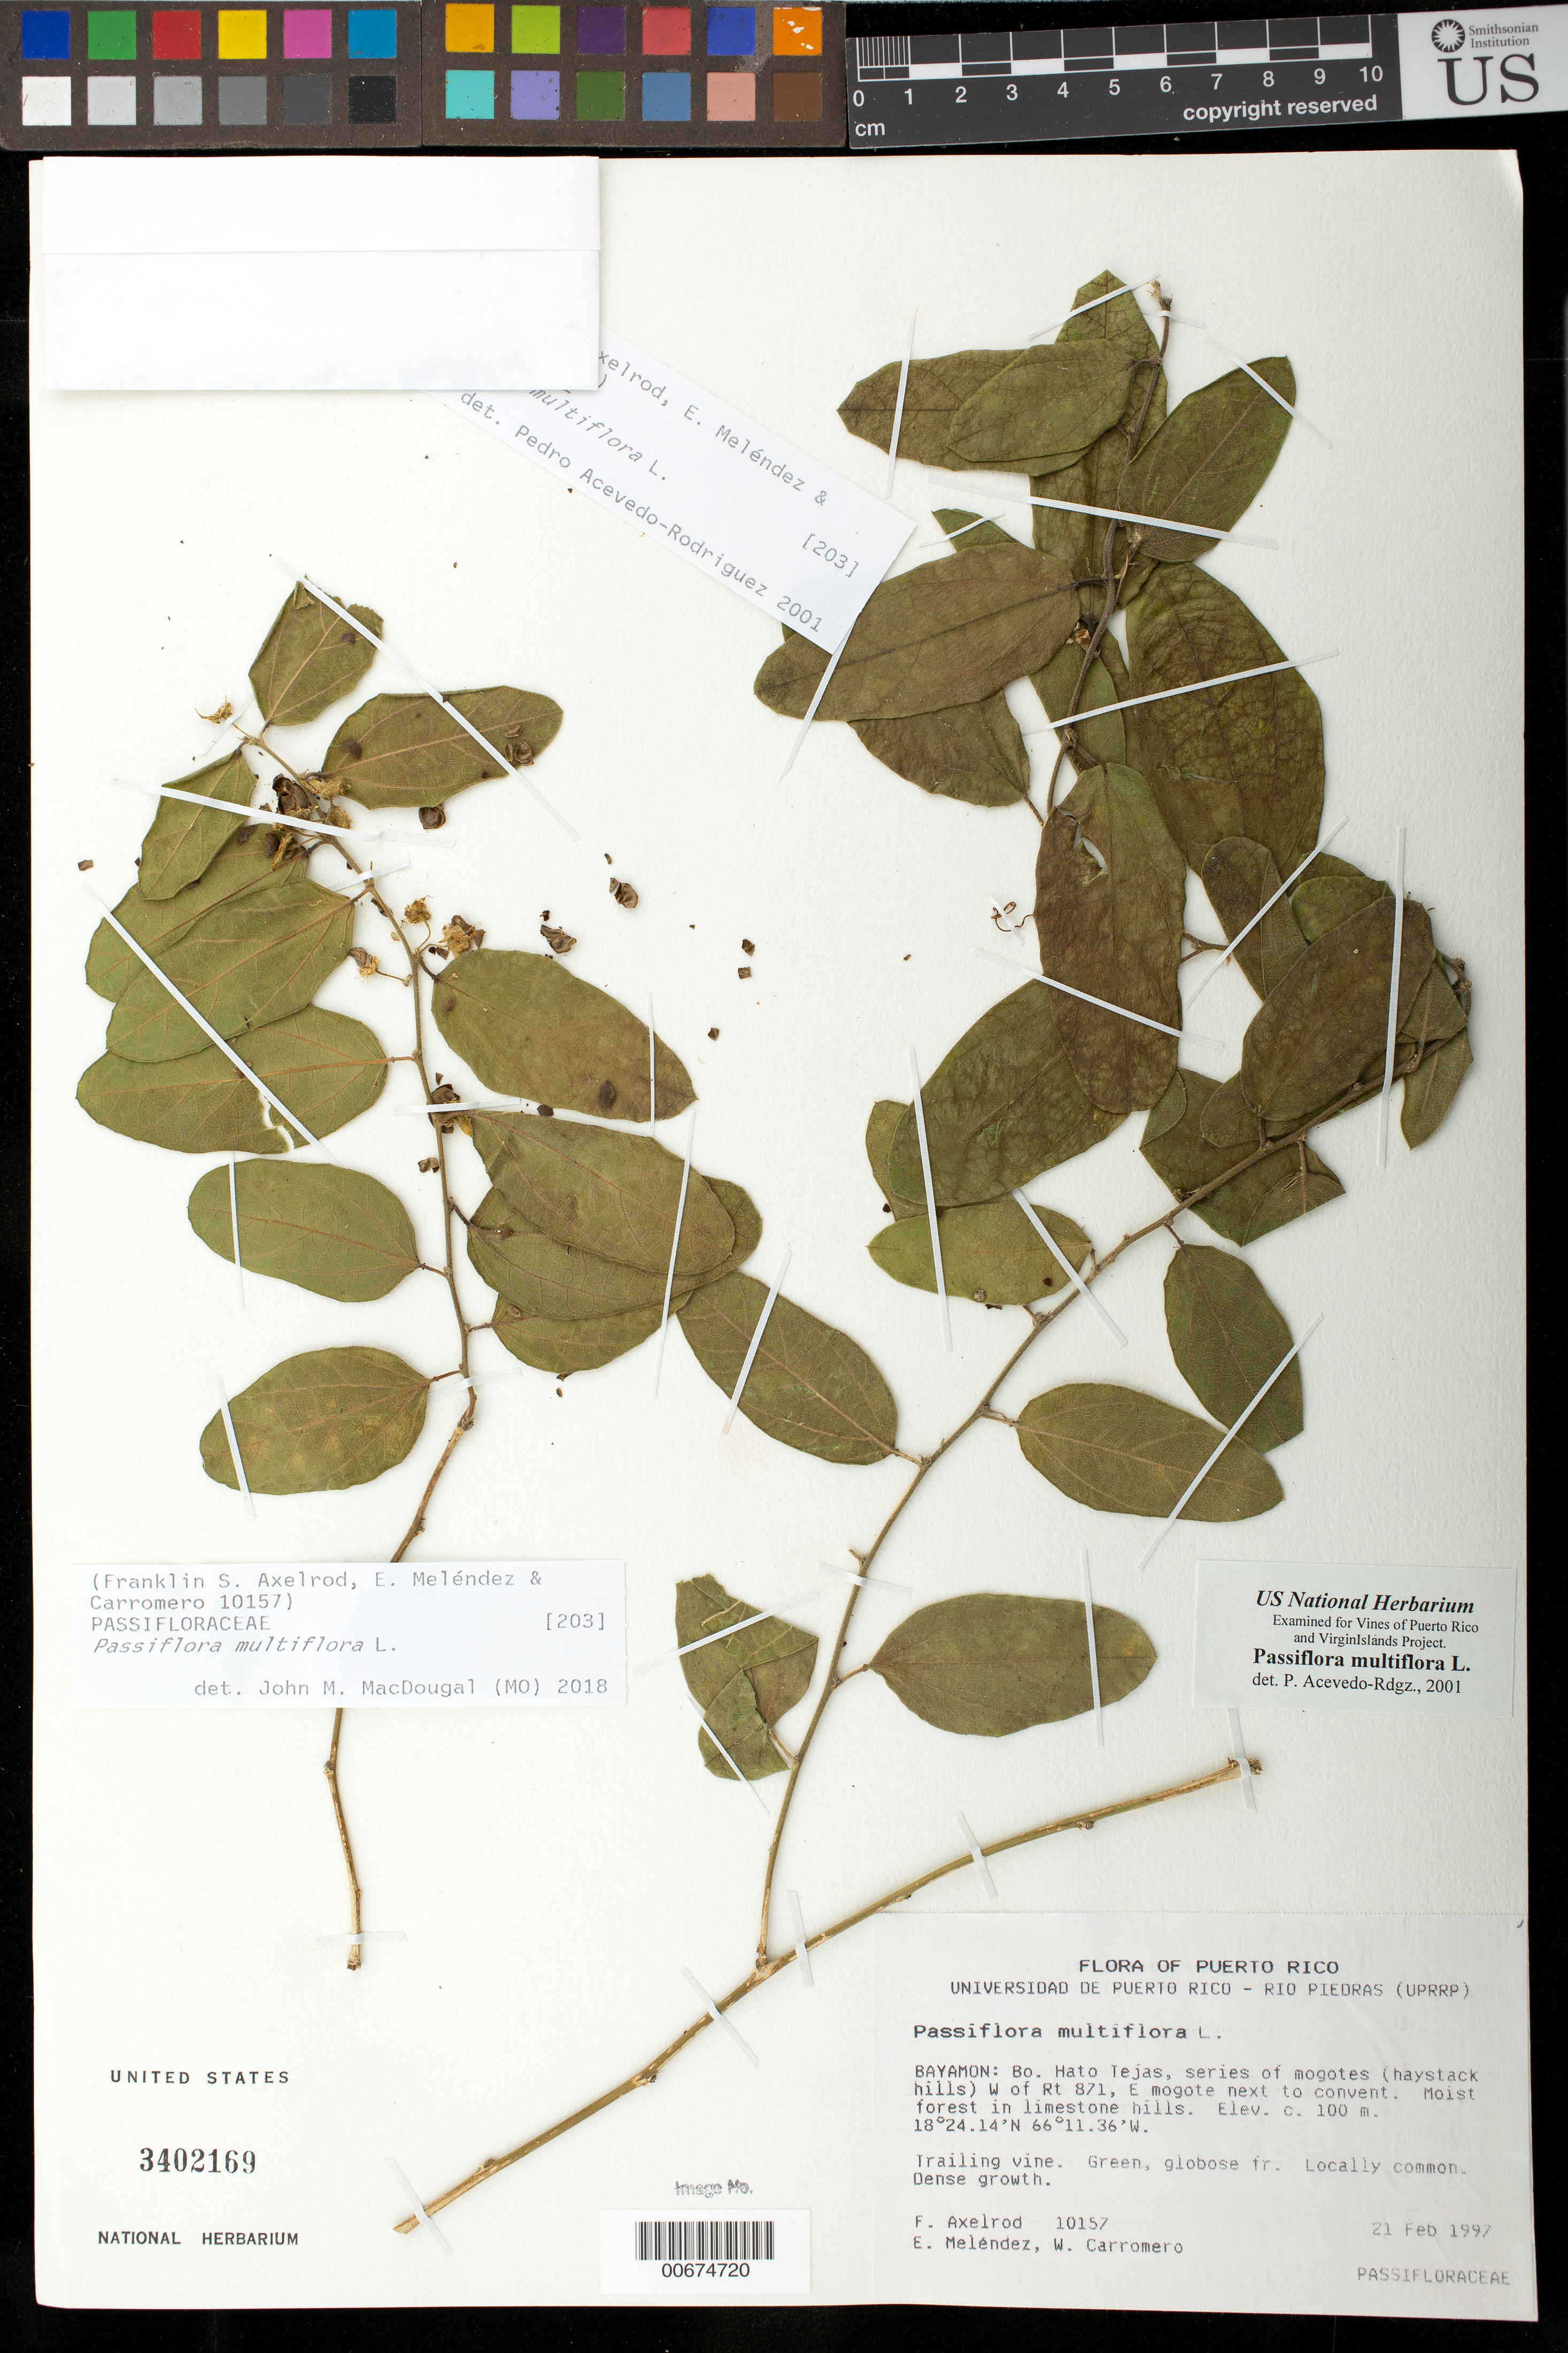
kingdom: Plantae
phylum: Tracheophyta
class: Magnoliopsida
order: Malpighiales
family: Passifloraceae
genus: Passiflora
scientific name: Passiflora multiflora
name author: L.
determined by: Acevedo-Rodríguez, P., (BOT), Smithsonian Institution - National Museum of Natural History (UNITED STATES)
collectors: F. S. Axelrod, E. Meléndez & W. Carromero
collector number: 10157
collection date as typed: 21 Feb 1997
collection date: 1997-02-21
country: Puerto Rico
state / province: Bayamón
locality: Bo. Hato Tejas, series of mogotes (haystack hills) W of Rt 871, E mogote next to convent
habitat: dense growth, moist forest in limestone hills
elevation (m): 100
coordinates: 18.40388889, -66.19333333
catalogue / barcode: US 3402169